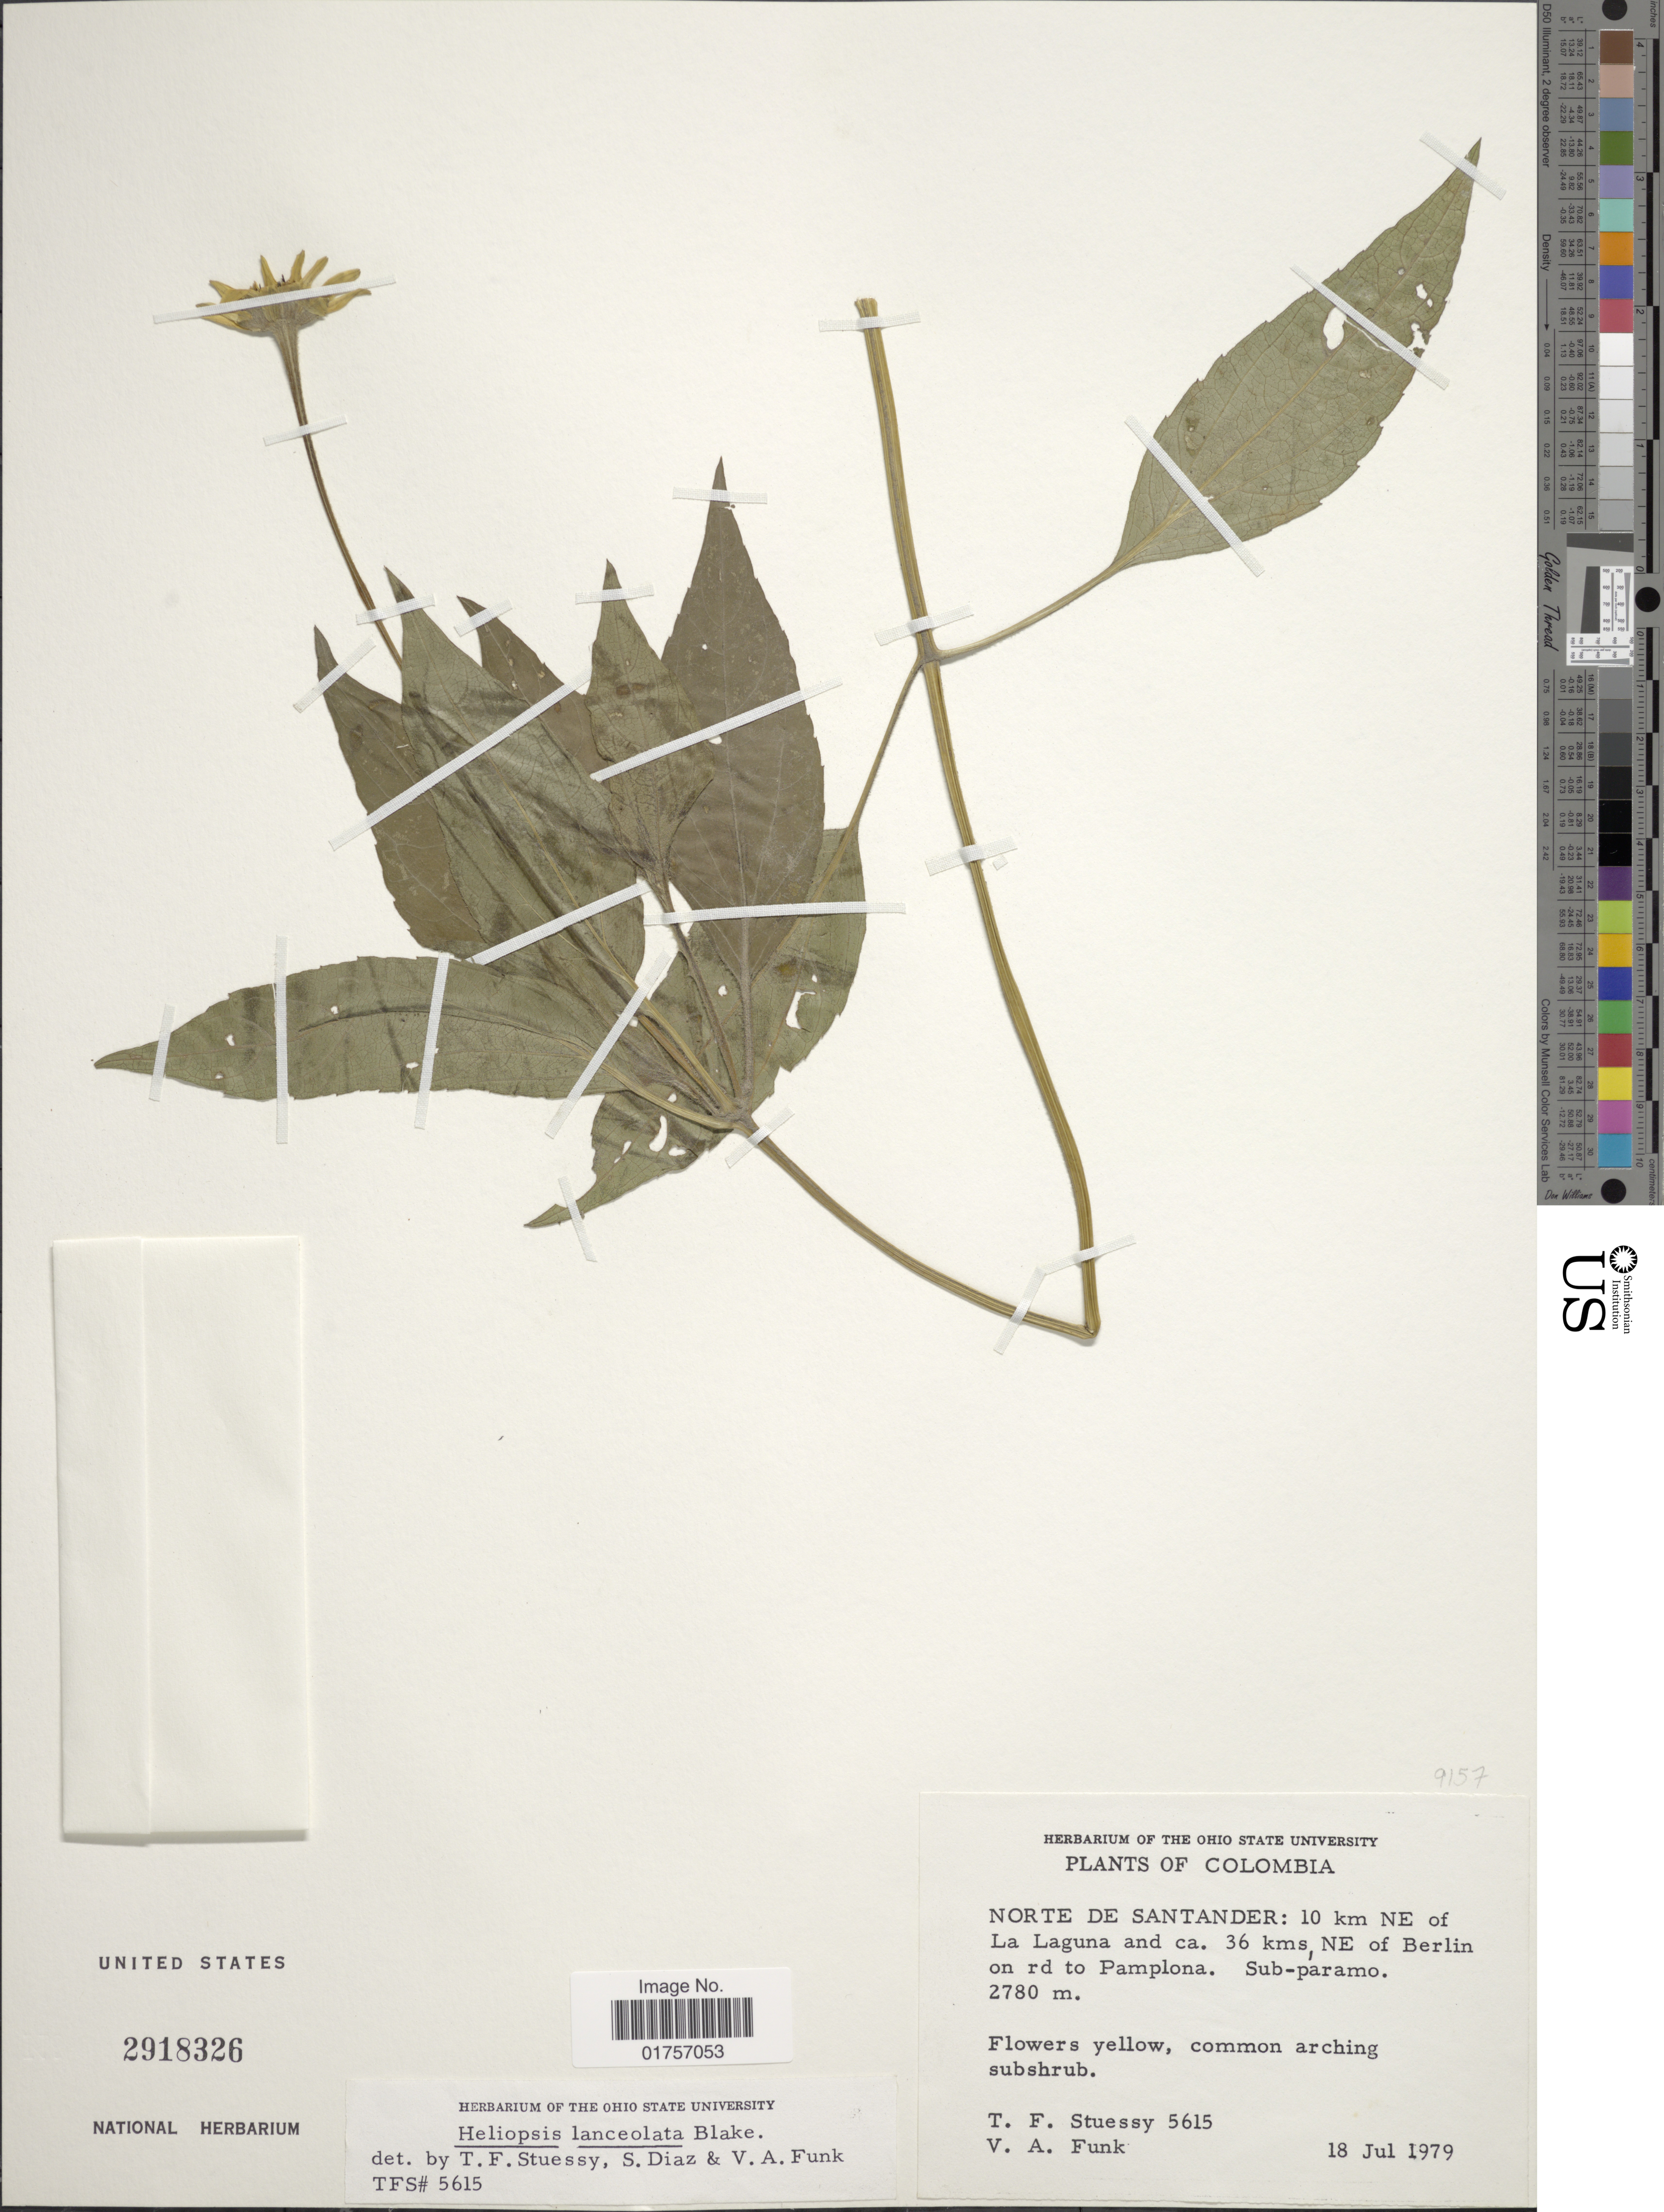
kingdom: Plantae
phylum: Tracheophyta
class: Magnoliopsida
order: Asterales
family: Asteraceae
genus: Heliopsis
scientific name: Heliopsis lanceolata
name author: S.F. Blake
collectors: T. Stuessy & V. Funk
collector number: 5615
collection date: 1979-07-18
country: Colombia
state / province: Norte de Santander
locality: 10 km NE of La Laguna and ca. 36 kms, NE of Berlin on rd to Pamplona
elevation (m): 2780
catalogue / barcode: US 2918326